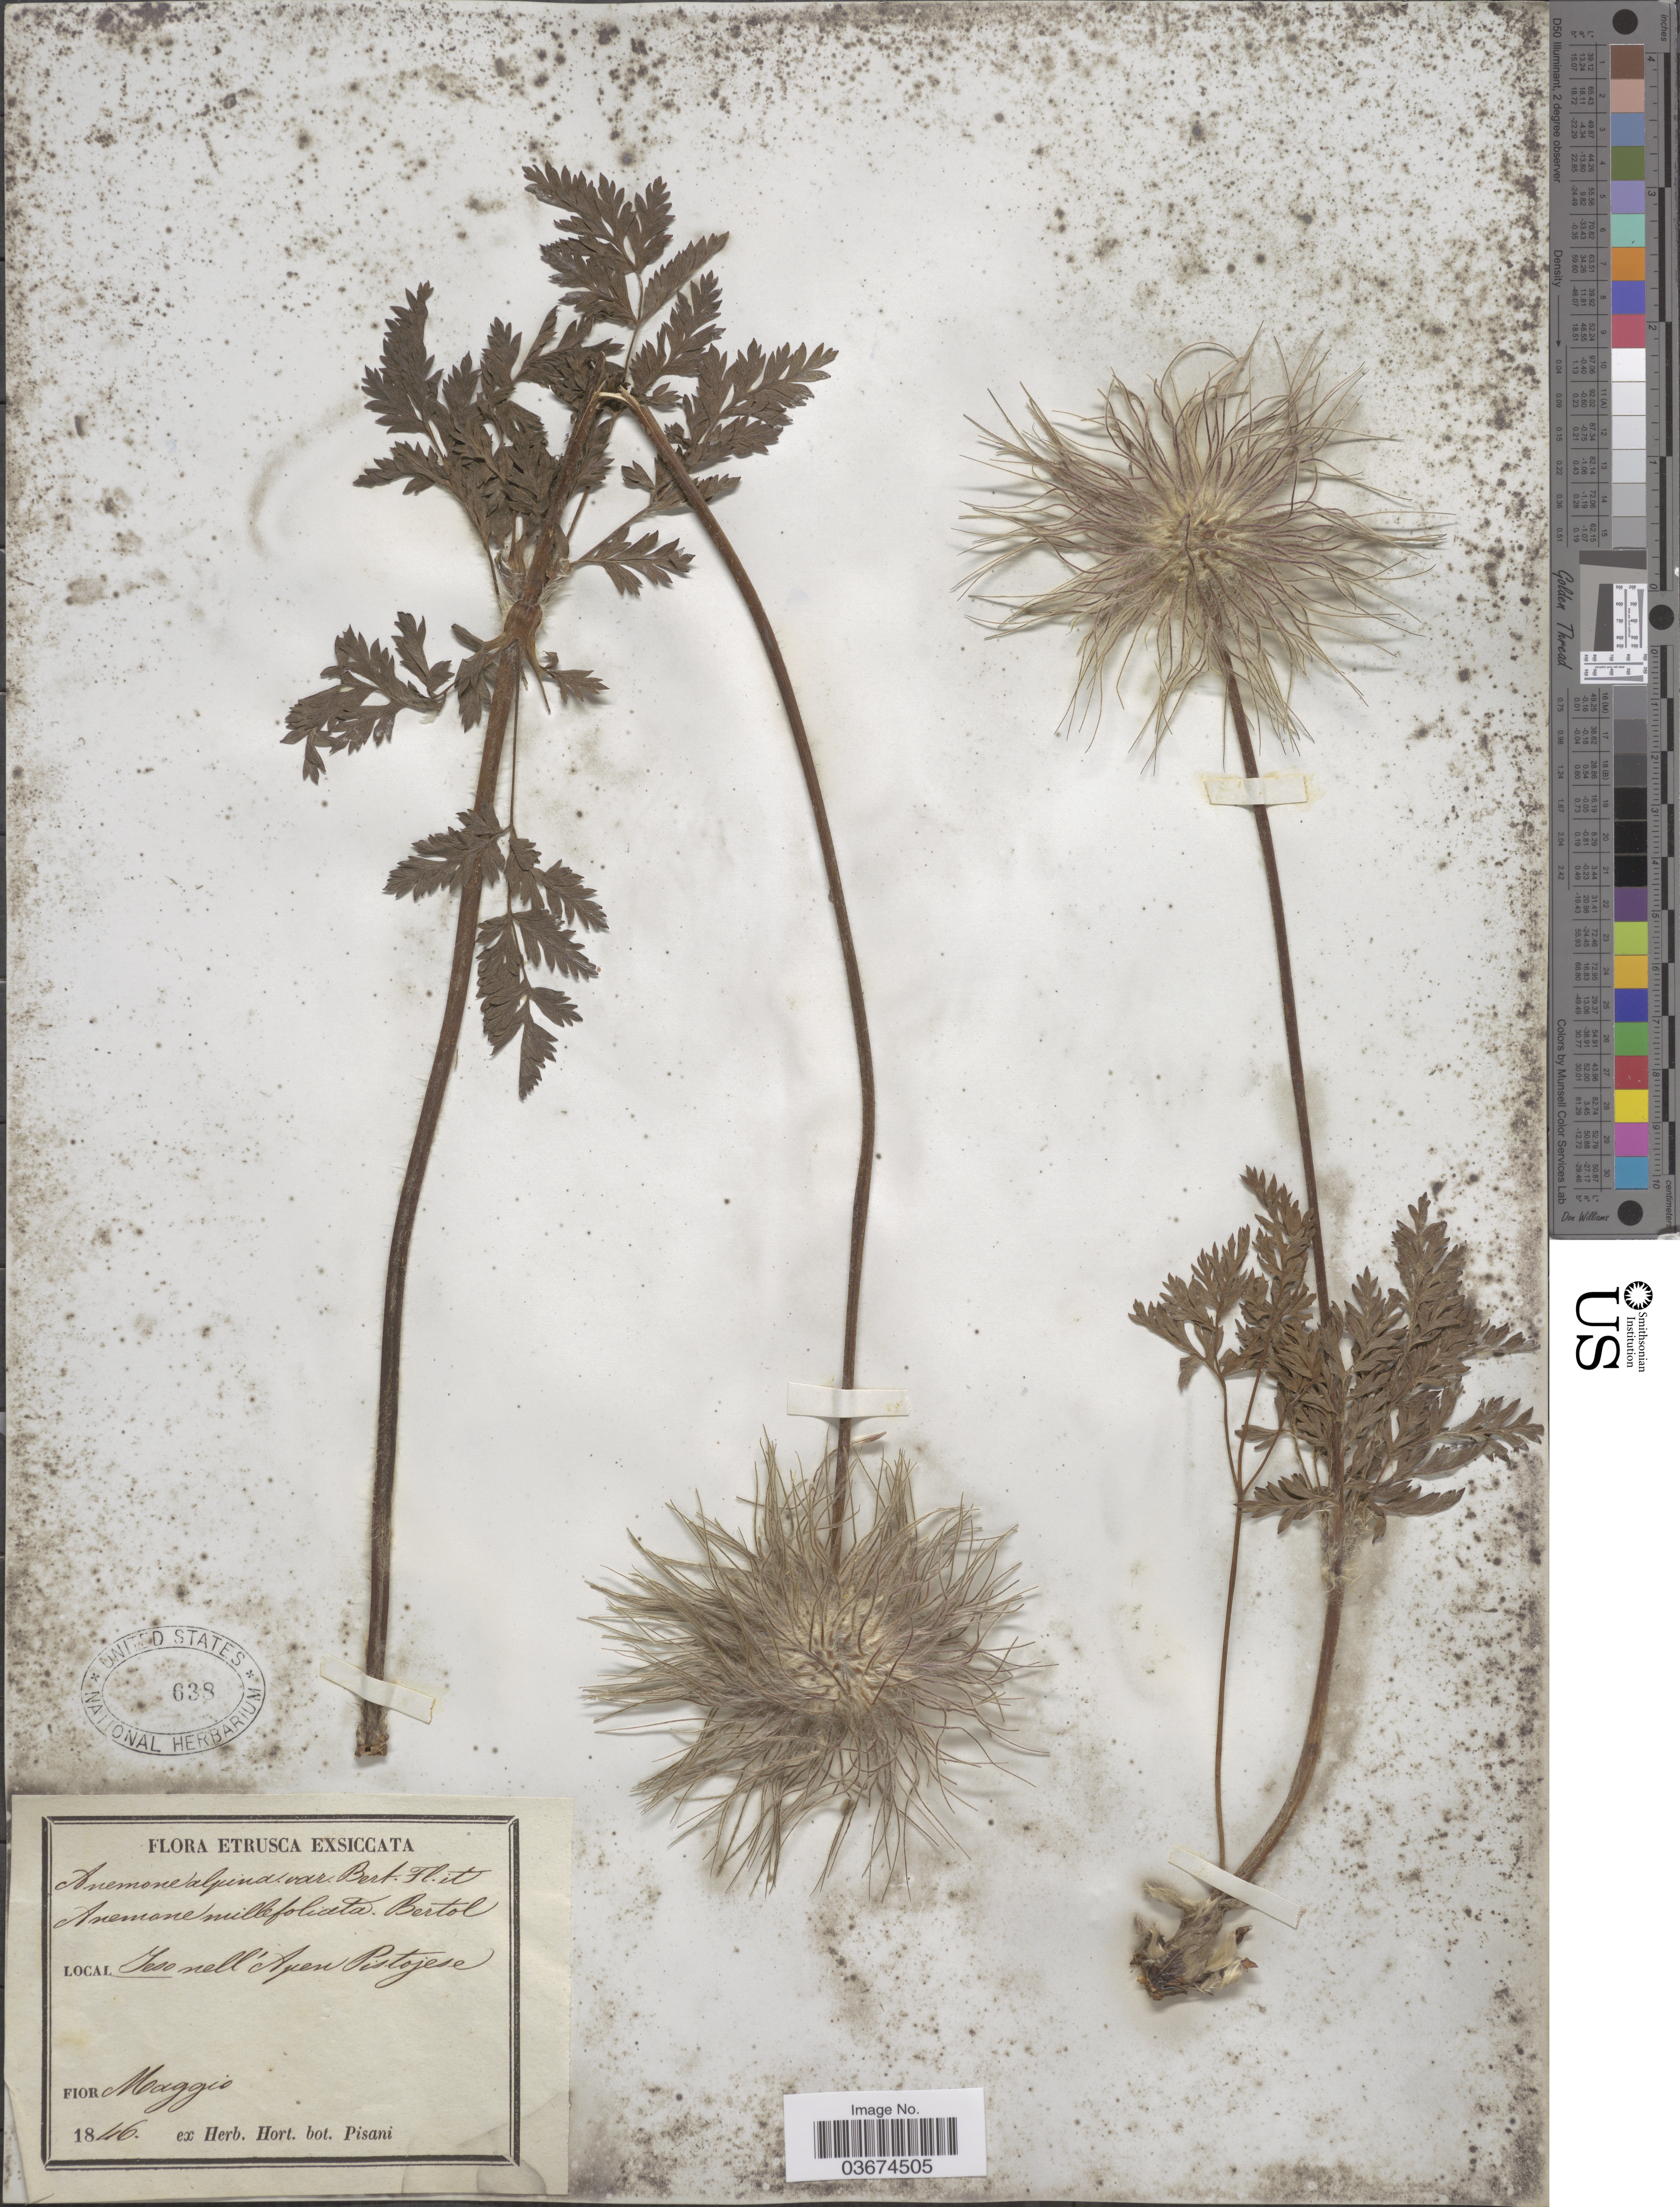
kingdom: Plantae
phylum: Tracheophyta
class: Magnoliopsida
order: Ranunculales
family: Ranunculaceae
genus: Pulsatilla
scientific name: Pulsatilla alpina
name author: Delarbre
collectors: ex herb. Hort. Bot. Pisani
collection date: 1846-05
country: Italy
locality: Etrusca. Yeso nell' Ayen Pistojese. [interpreted]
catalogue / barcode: US 638